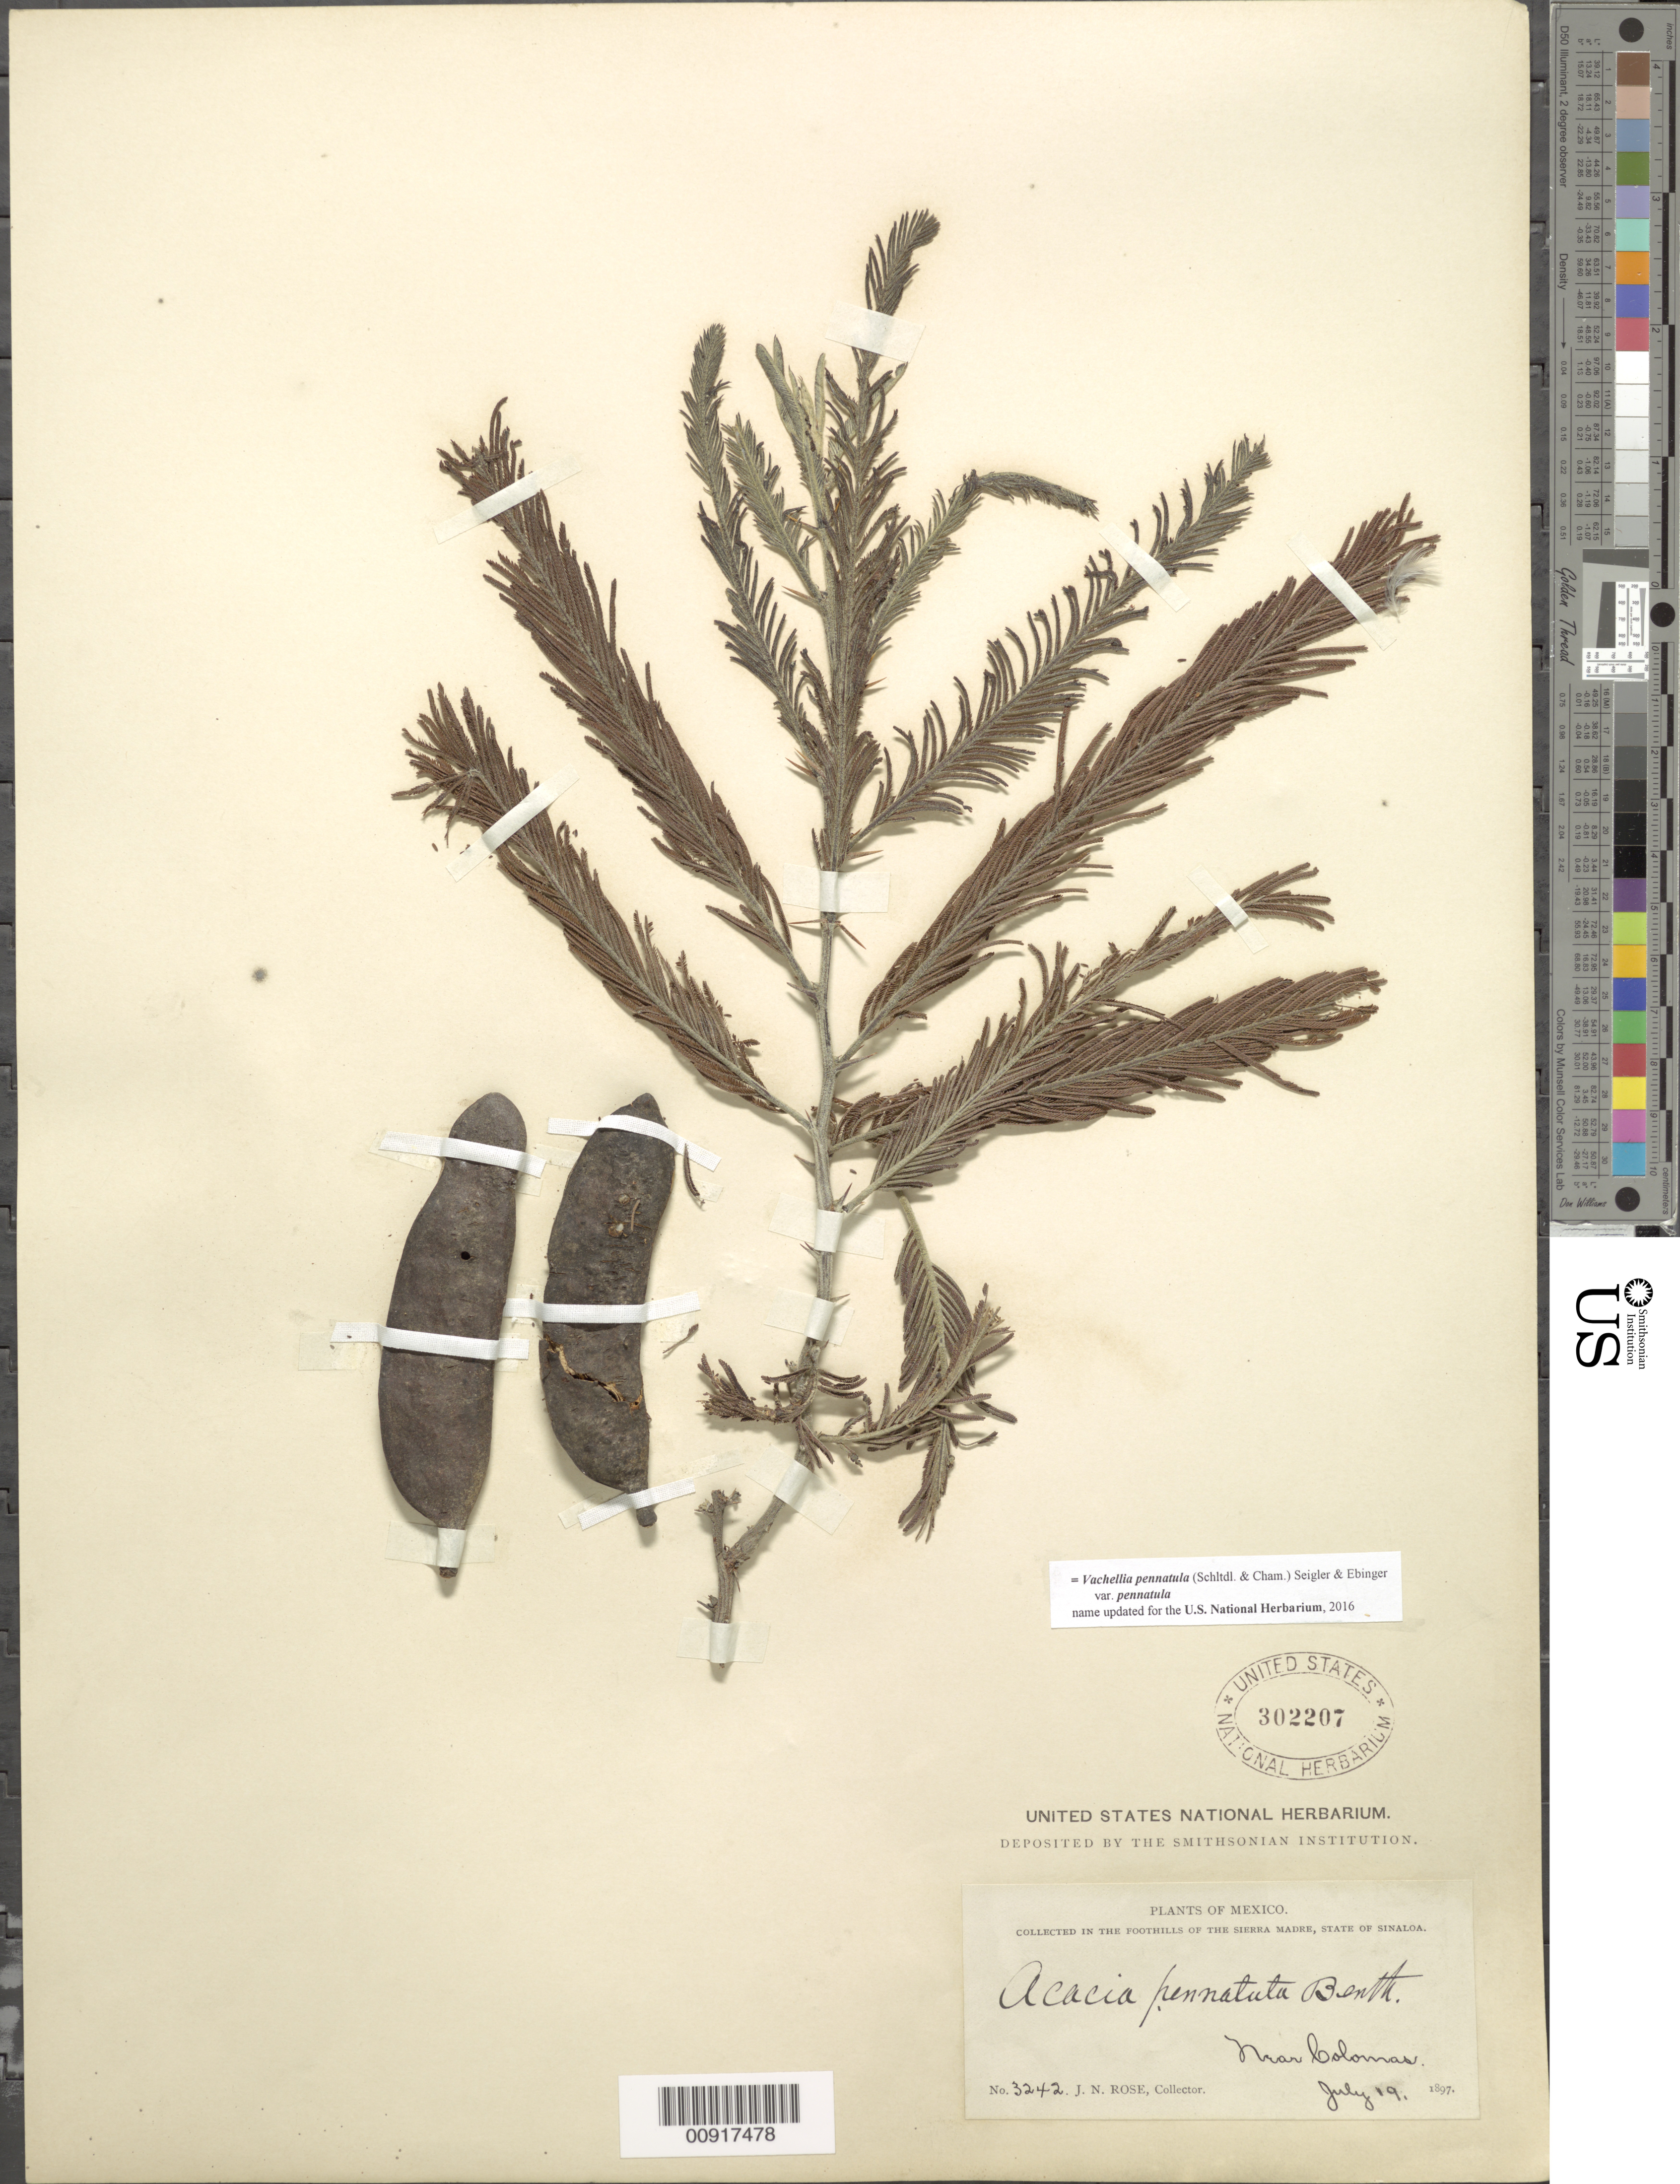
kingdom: Plantae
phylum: Tracheophyta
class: Magnoliopsida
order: Fabales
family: Fabaceae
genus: Vachellia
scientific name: Vachellia pennatula var. pennatula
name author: (Schltdl. & Cham.) Seigler & Ebinger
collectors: J. N. Rose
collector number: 3242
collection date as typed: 19 Jul 1897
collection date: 1897-07-19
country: Mexico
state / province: Sinaloa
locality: Near Colomas in the foothills of the Sierra Madre, State of Sinaloa.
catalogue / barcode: US 302207